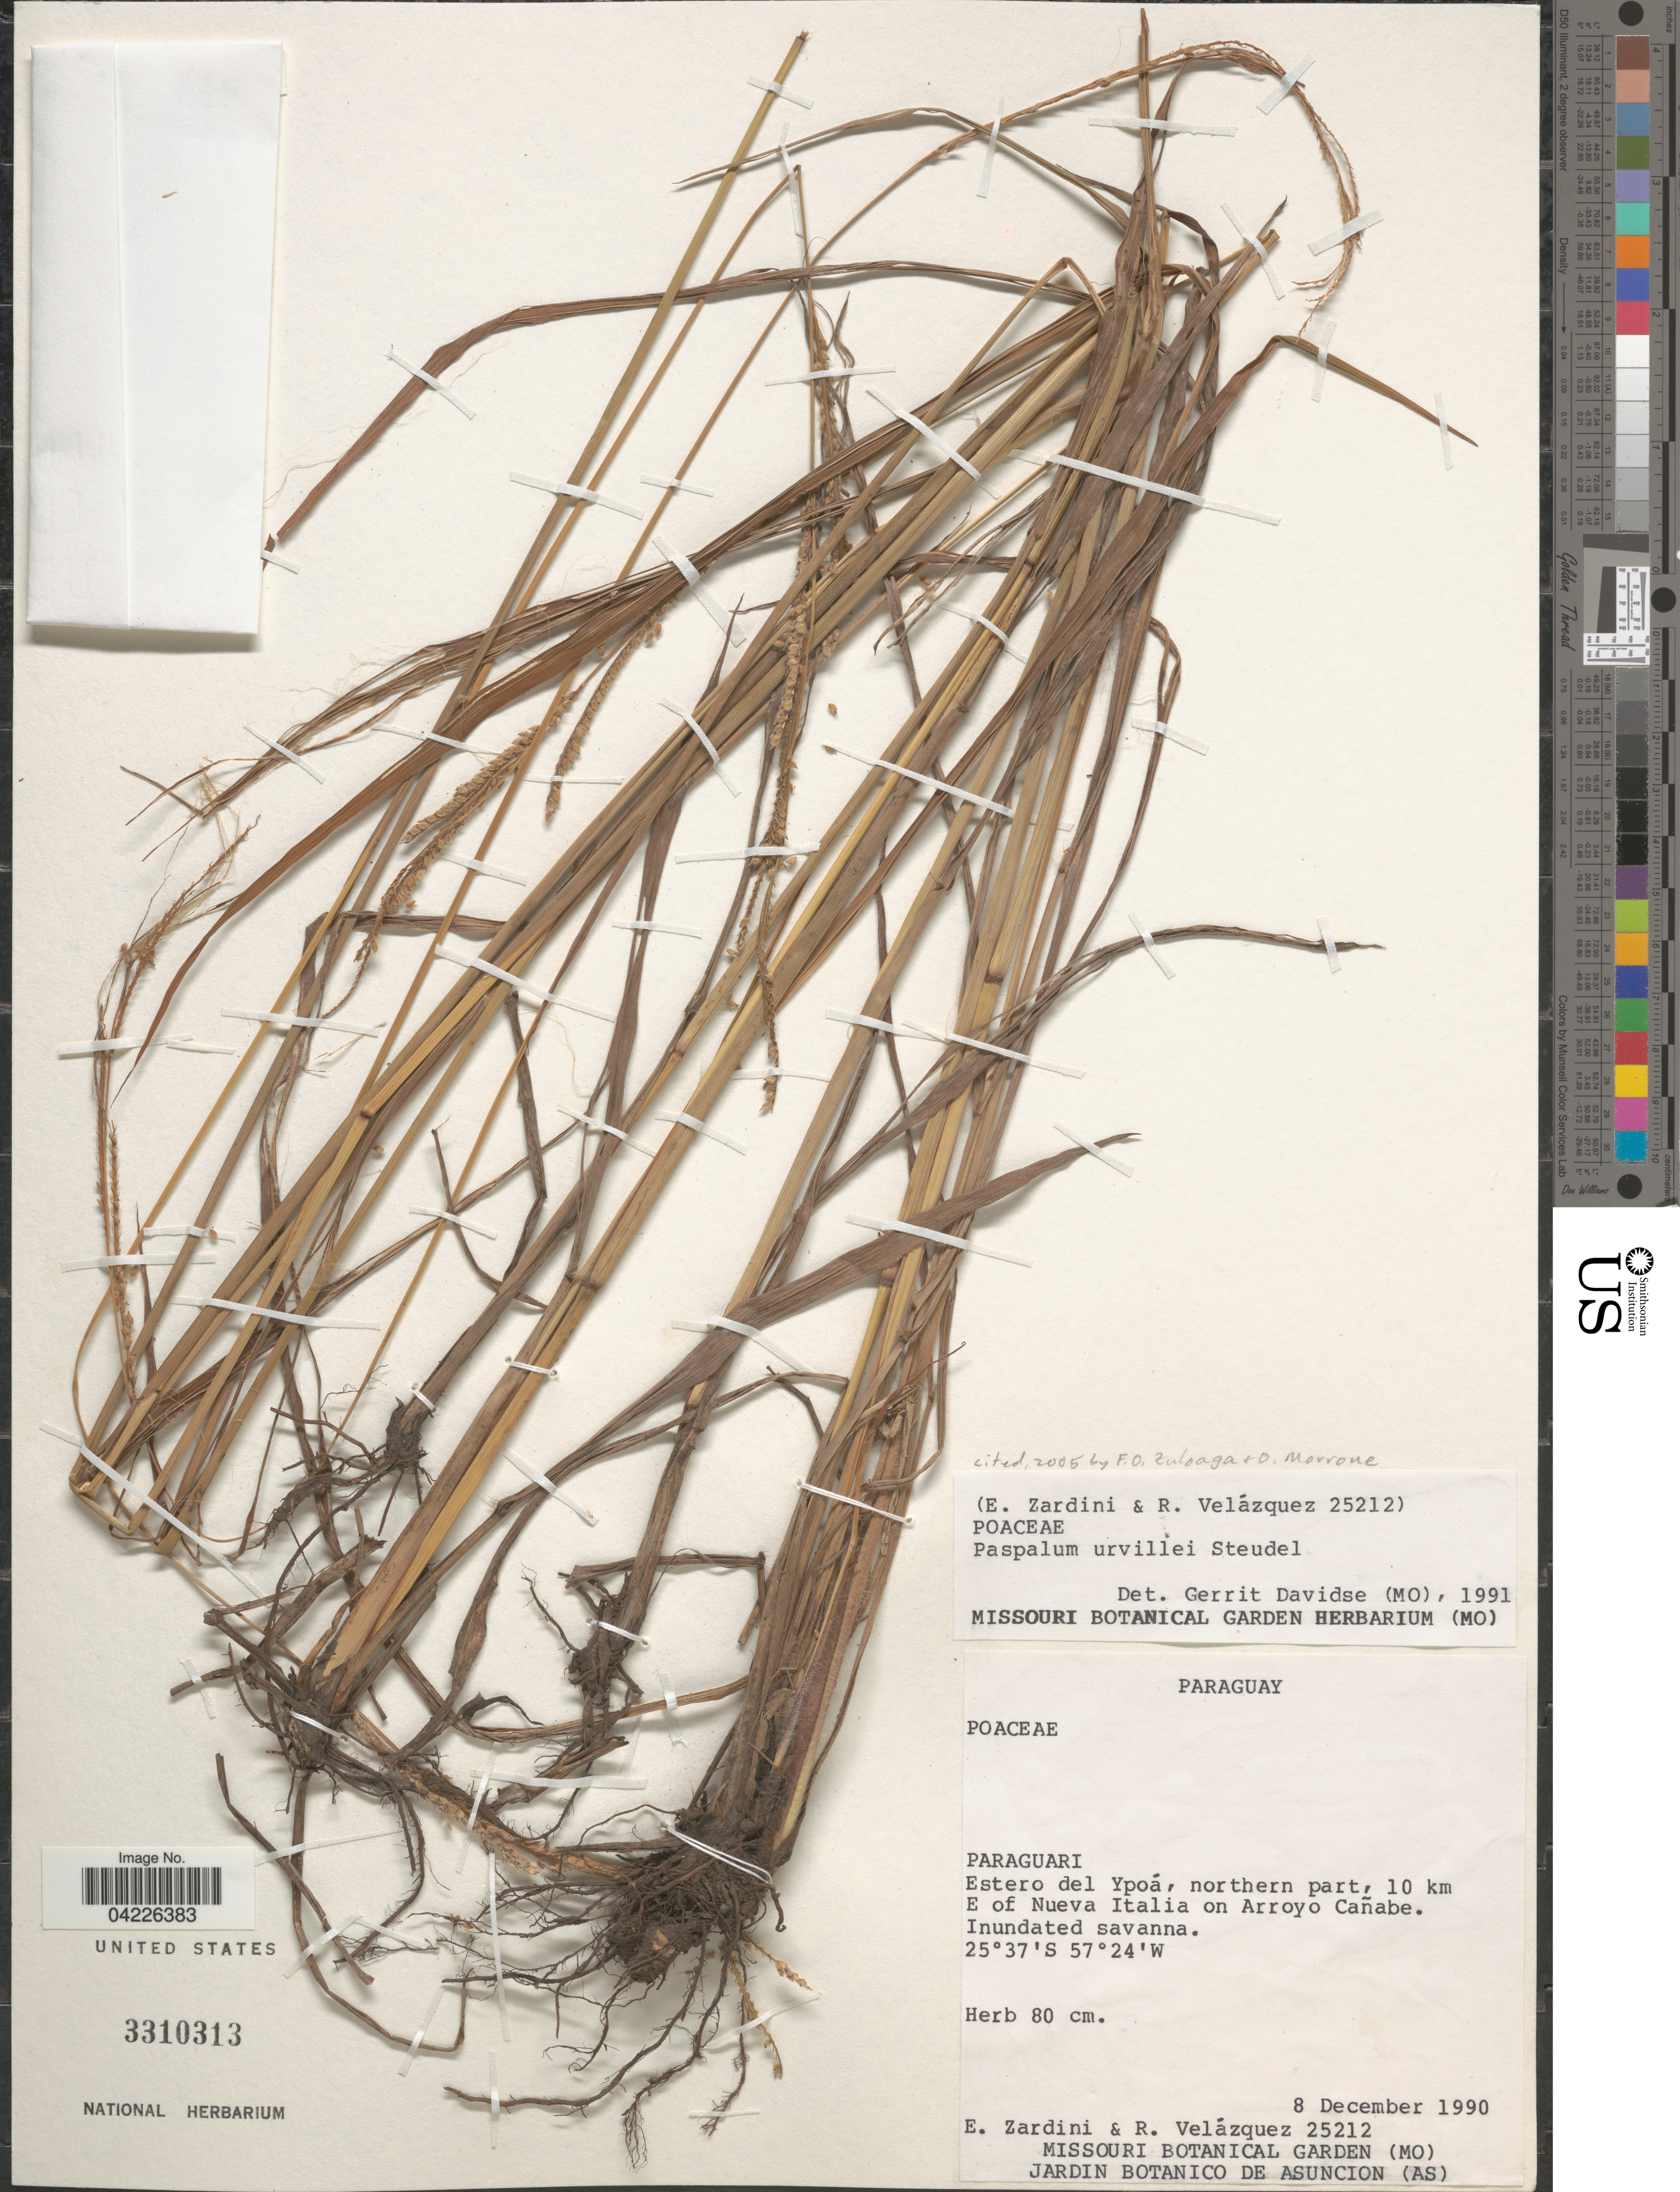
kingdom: Plantae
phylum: Tracheophyta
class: Liliopsida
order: Poales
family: Poaceae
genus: Paspalum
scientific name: Paspalum urvillei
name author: Steud.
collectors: E. Zardini & R. Velázquez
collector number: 25212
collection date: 1990-12-08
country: Paraguay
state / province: Paraguari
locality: Estero del Ypoá, northern part, 10 km E of Nueva Italia on Arroyo Cañabe.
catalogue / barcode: US 3310313